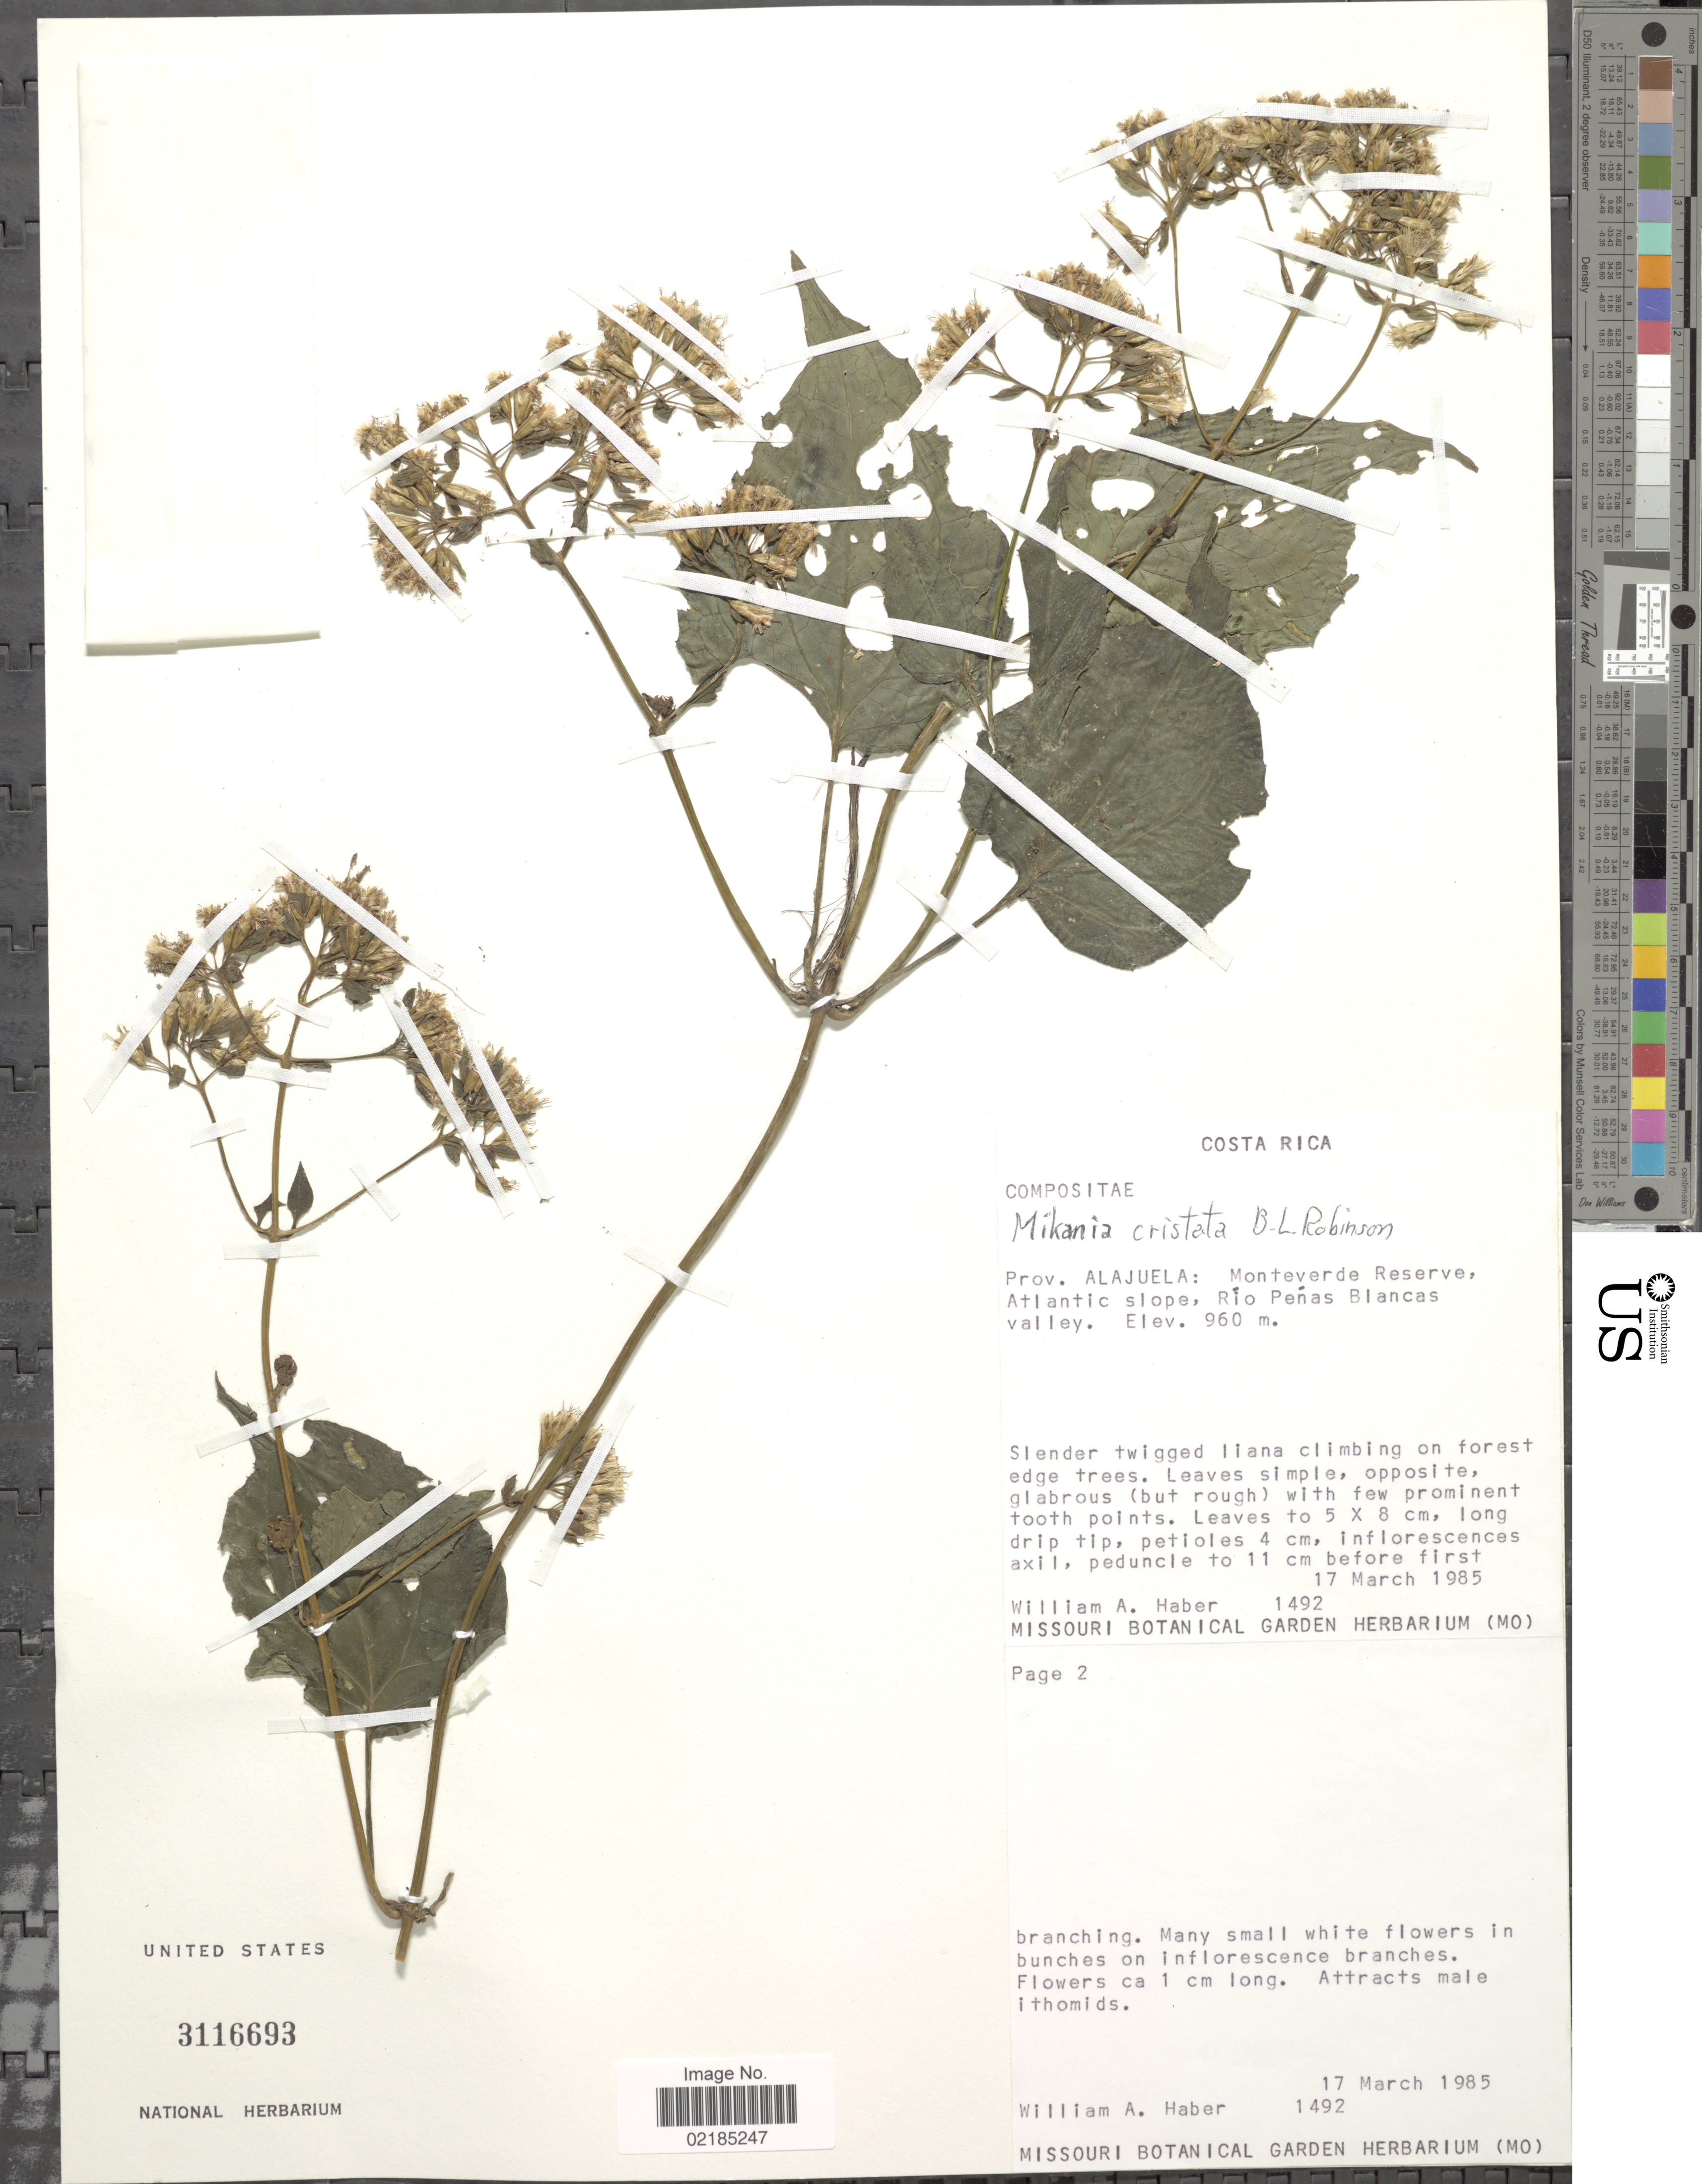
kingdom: Plantae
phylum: Tracheophyta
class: Magnoliopsida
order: Asterales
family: Asteraceae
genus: Mikania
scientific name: Mikania gonzalesii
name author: B.L. Rob. & Greenm.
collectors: W. A. Haber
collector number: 1492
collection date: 1985-03-17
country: Costa Rica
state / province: Alajuela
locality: Monteverde Reserve, Atlantic slope, Rio Penas Blancas valley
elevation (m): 960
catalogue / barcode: US 3116693